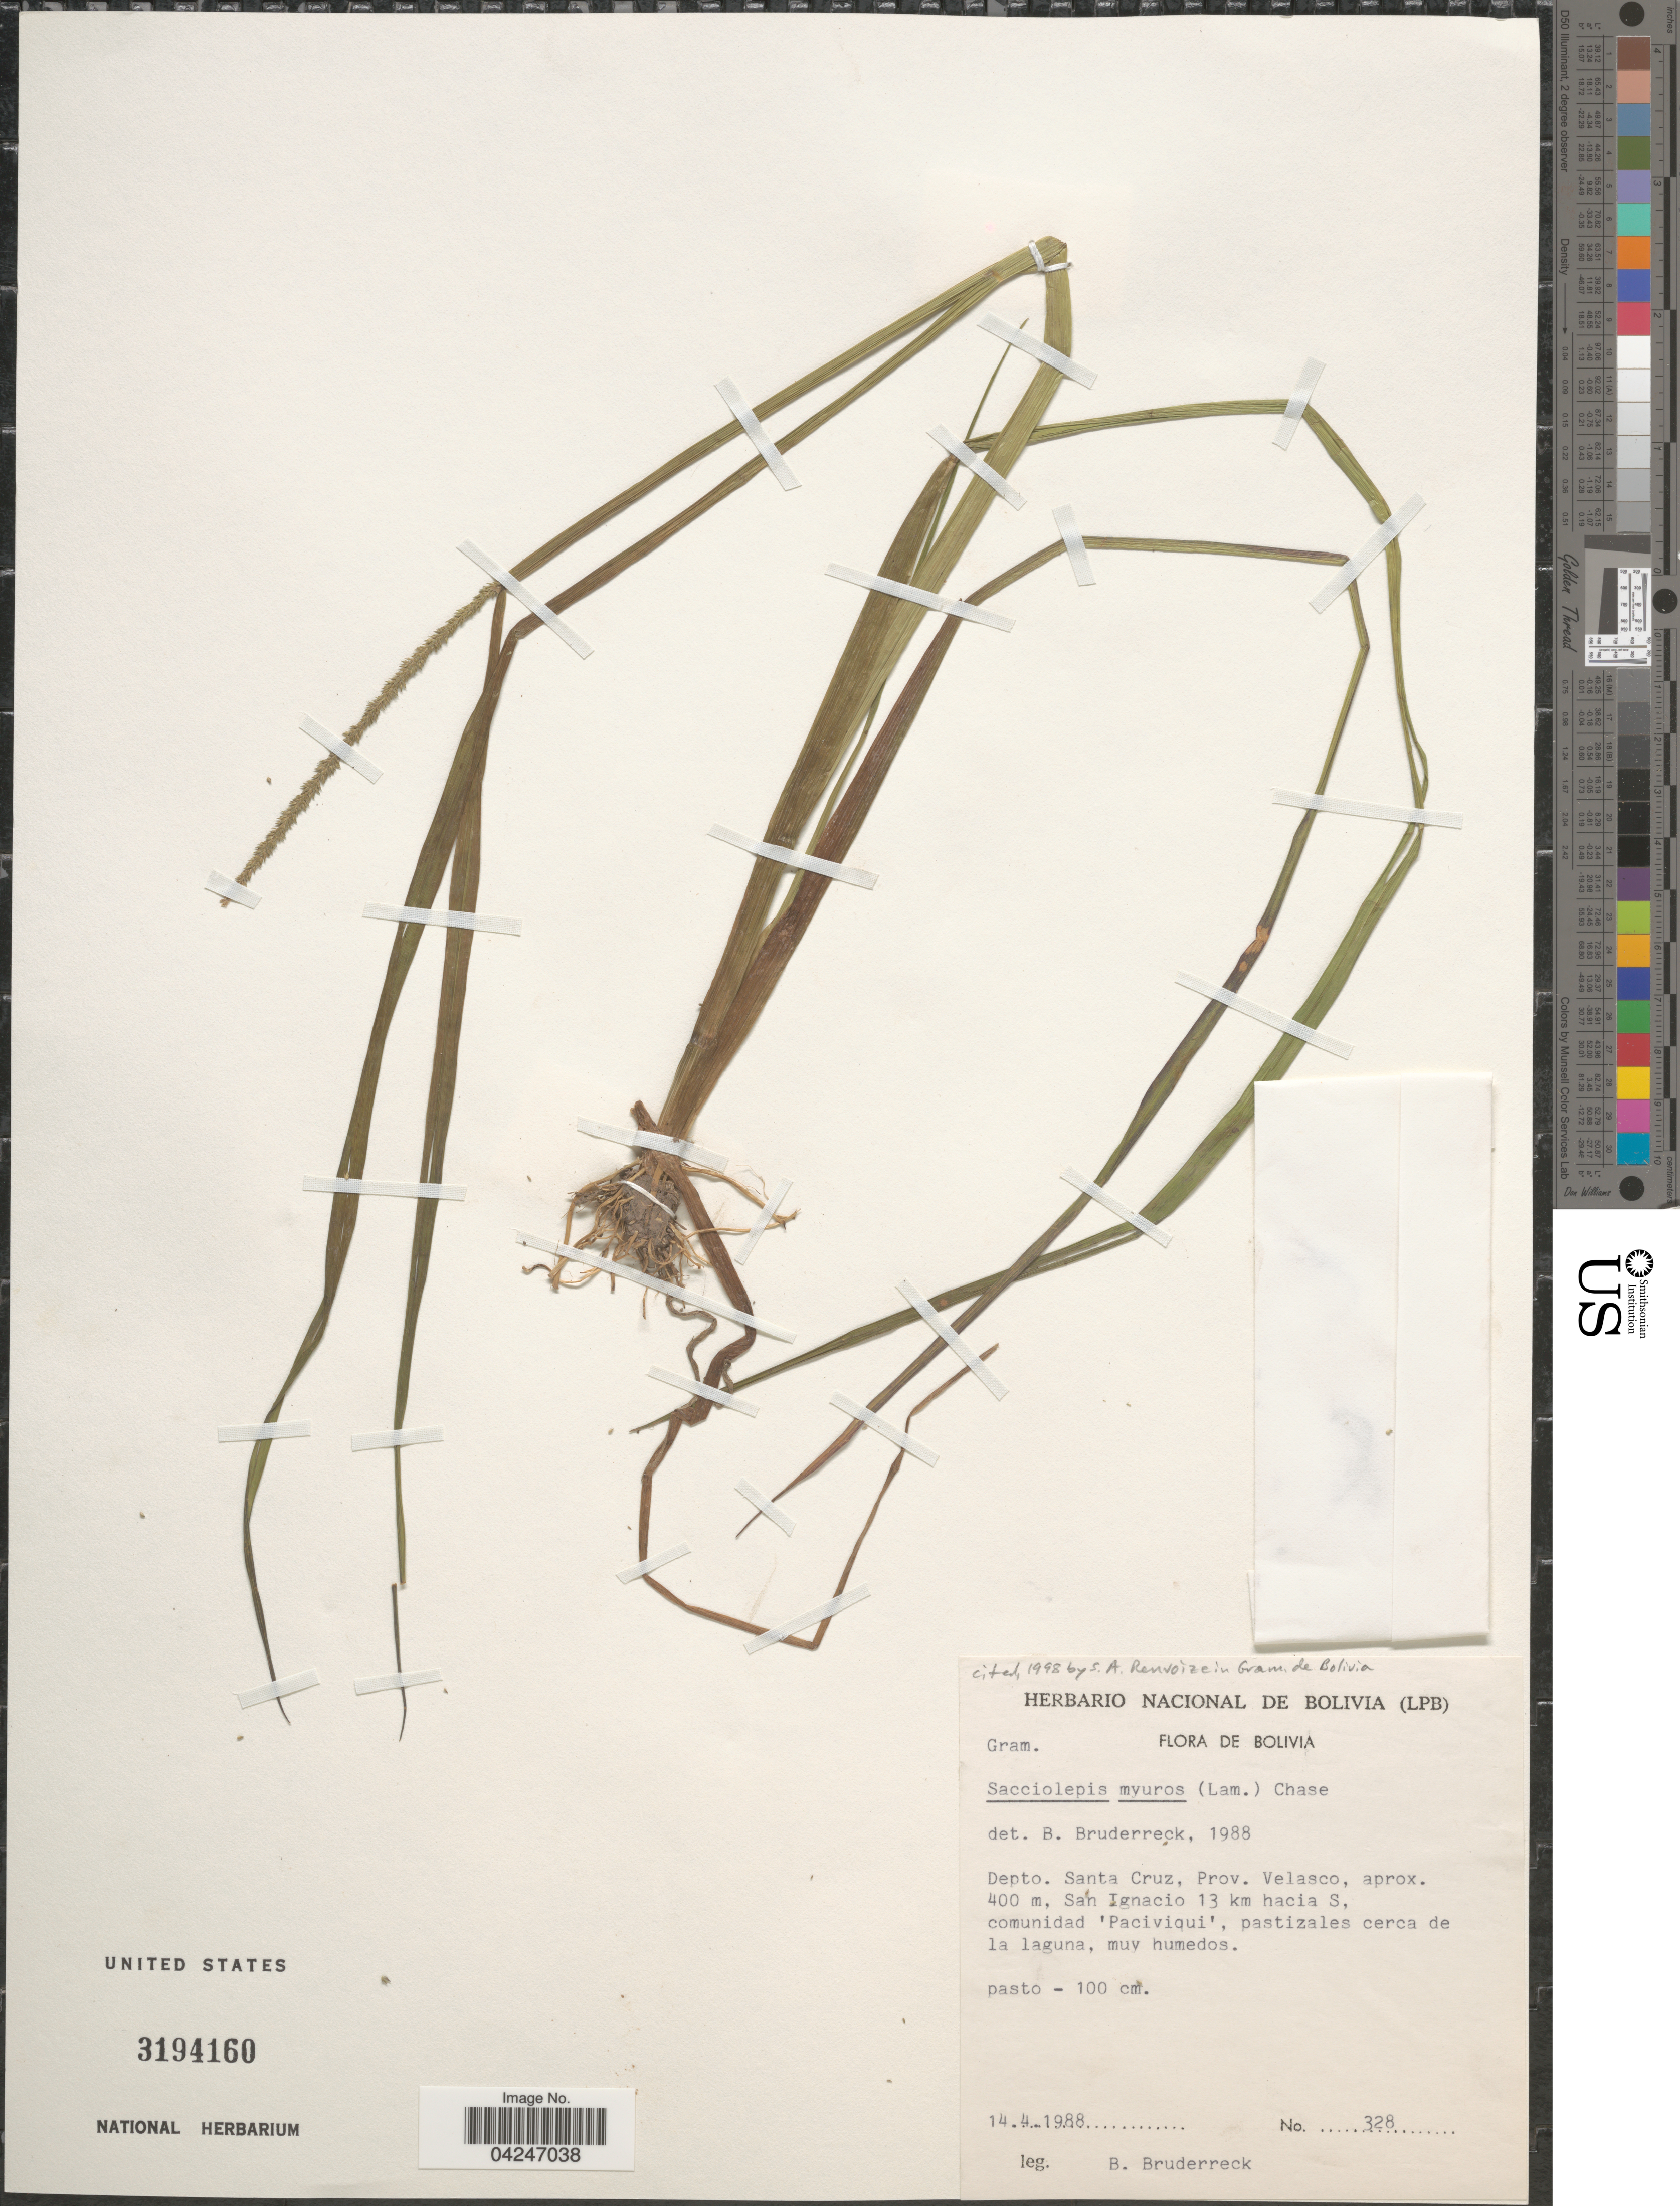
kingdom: Plantae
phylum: Tracheophyta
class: Liliopsida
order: Poales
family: Poaceae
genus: Sacciolepis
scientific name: Sacciolepis myuros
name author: (Lam.) Chase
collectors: B. Bruderreck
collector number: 328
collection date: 1988-04-14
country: Bolivia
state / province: Santa Cruz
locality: Depto. Santa Cruz, Prov. Velasco, aprox. 400 m, San Ignacio 13 km hacia S, comunidad 'Paciviqui', pastizales cerca de la laguna, muy humedos.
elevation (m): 400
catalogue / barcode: US 3194160